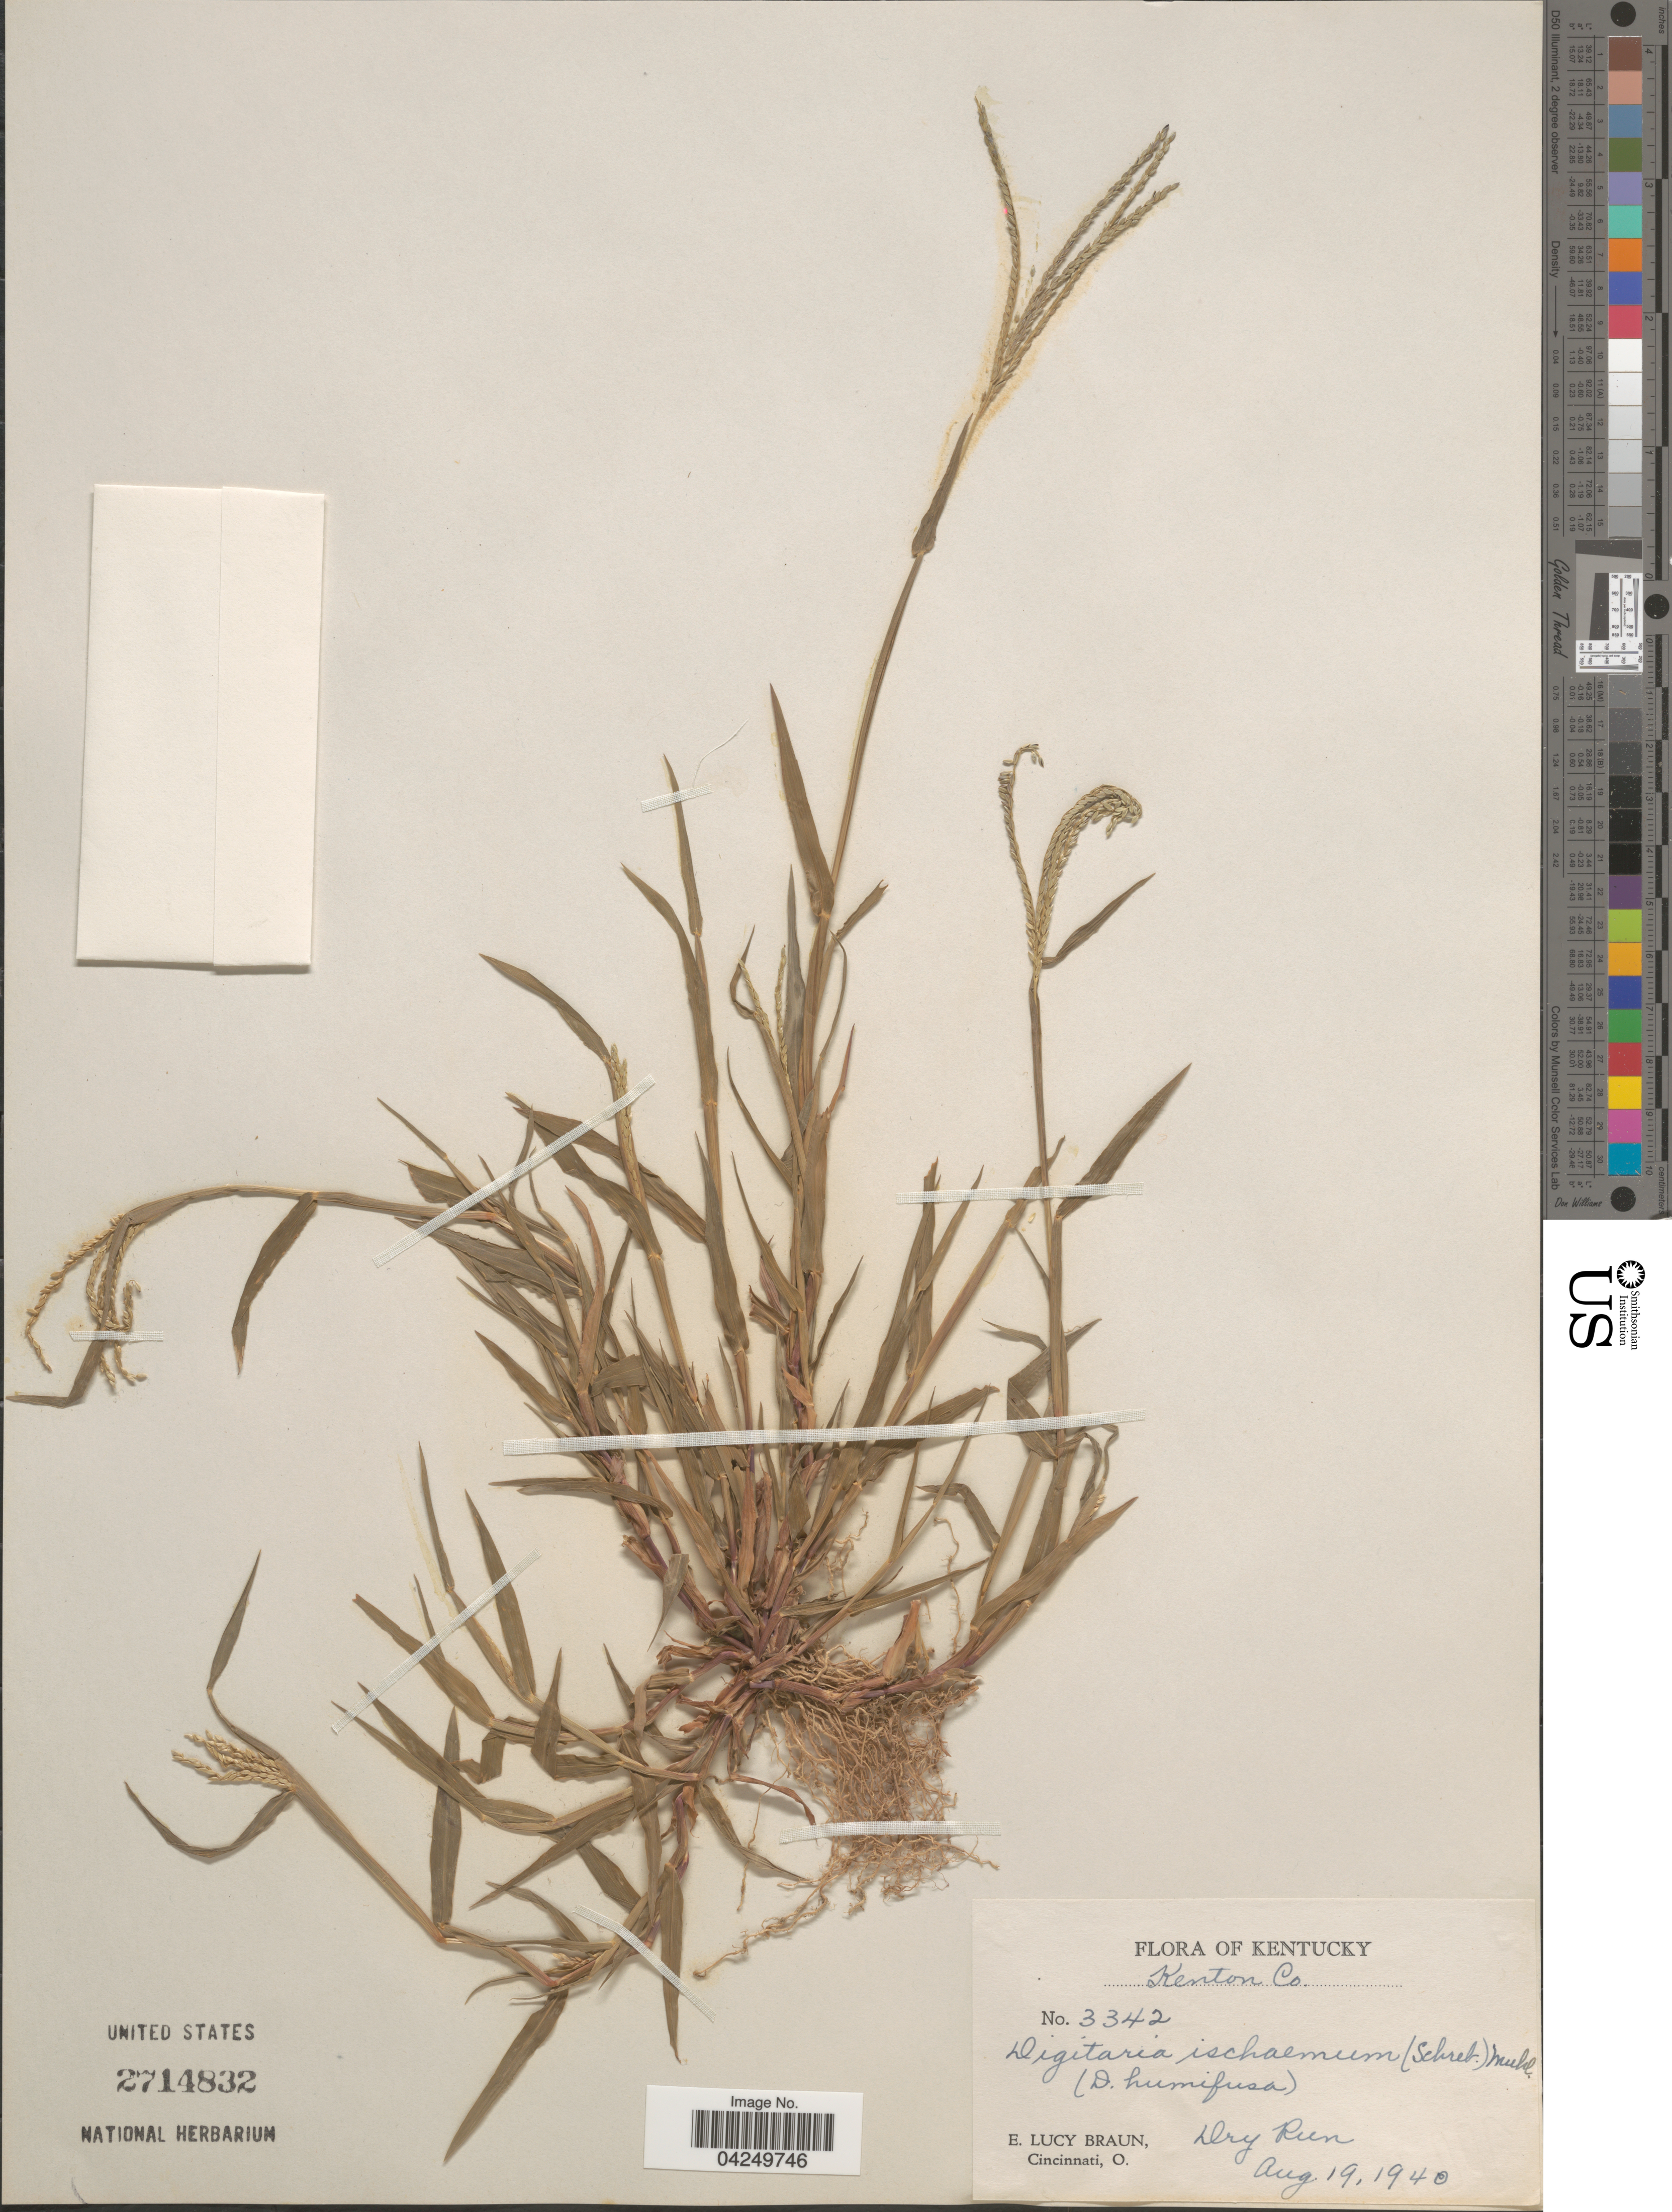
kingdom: Plantae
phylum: Tracheophyta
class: Liliopsida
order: Poales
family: Poaceae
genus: Digitaria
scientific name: Digitaria ischaemum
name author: (Schreber) Schreber ex Muhl.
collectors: E. L. Braun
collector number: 3342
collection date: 1940-08-19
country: United States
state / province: Kentucky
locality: Kenton Co. Dry Run.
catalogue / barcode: US 2714832